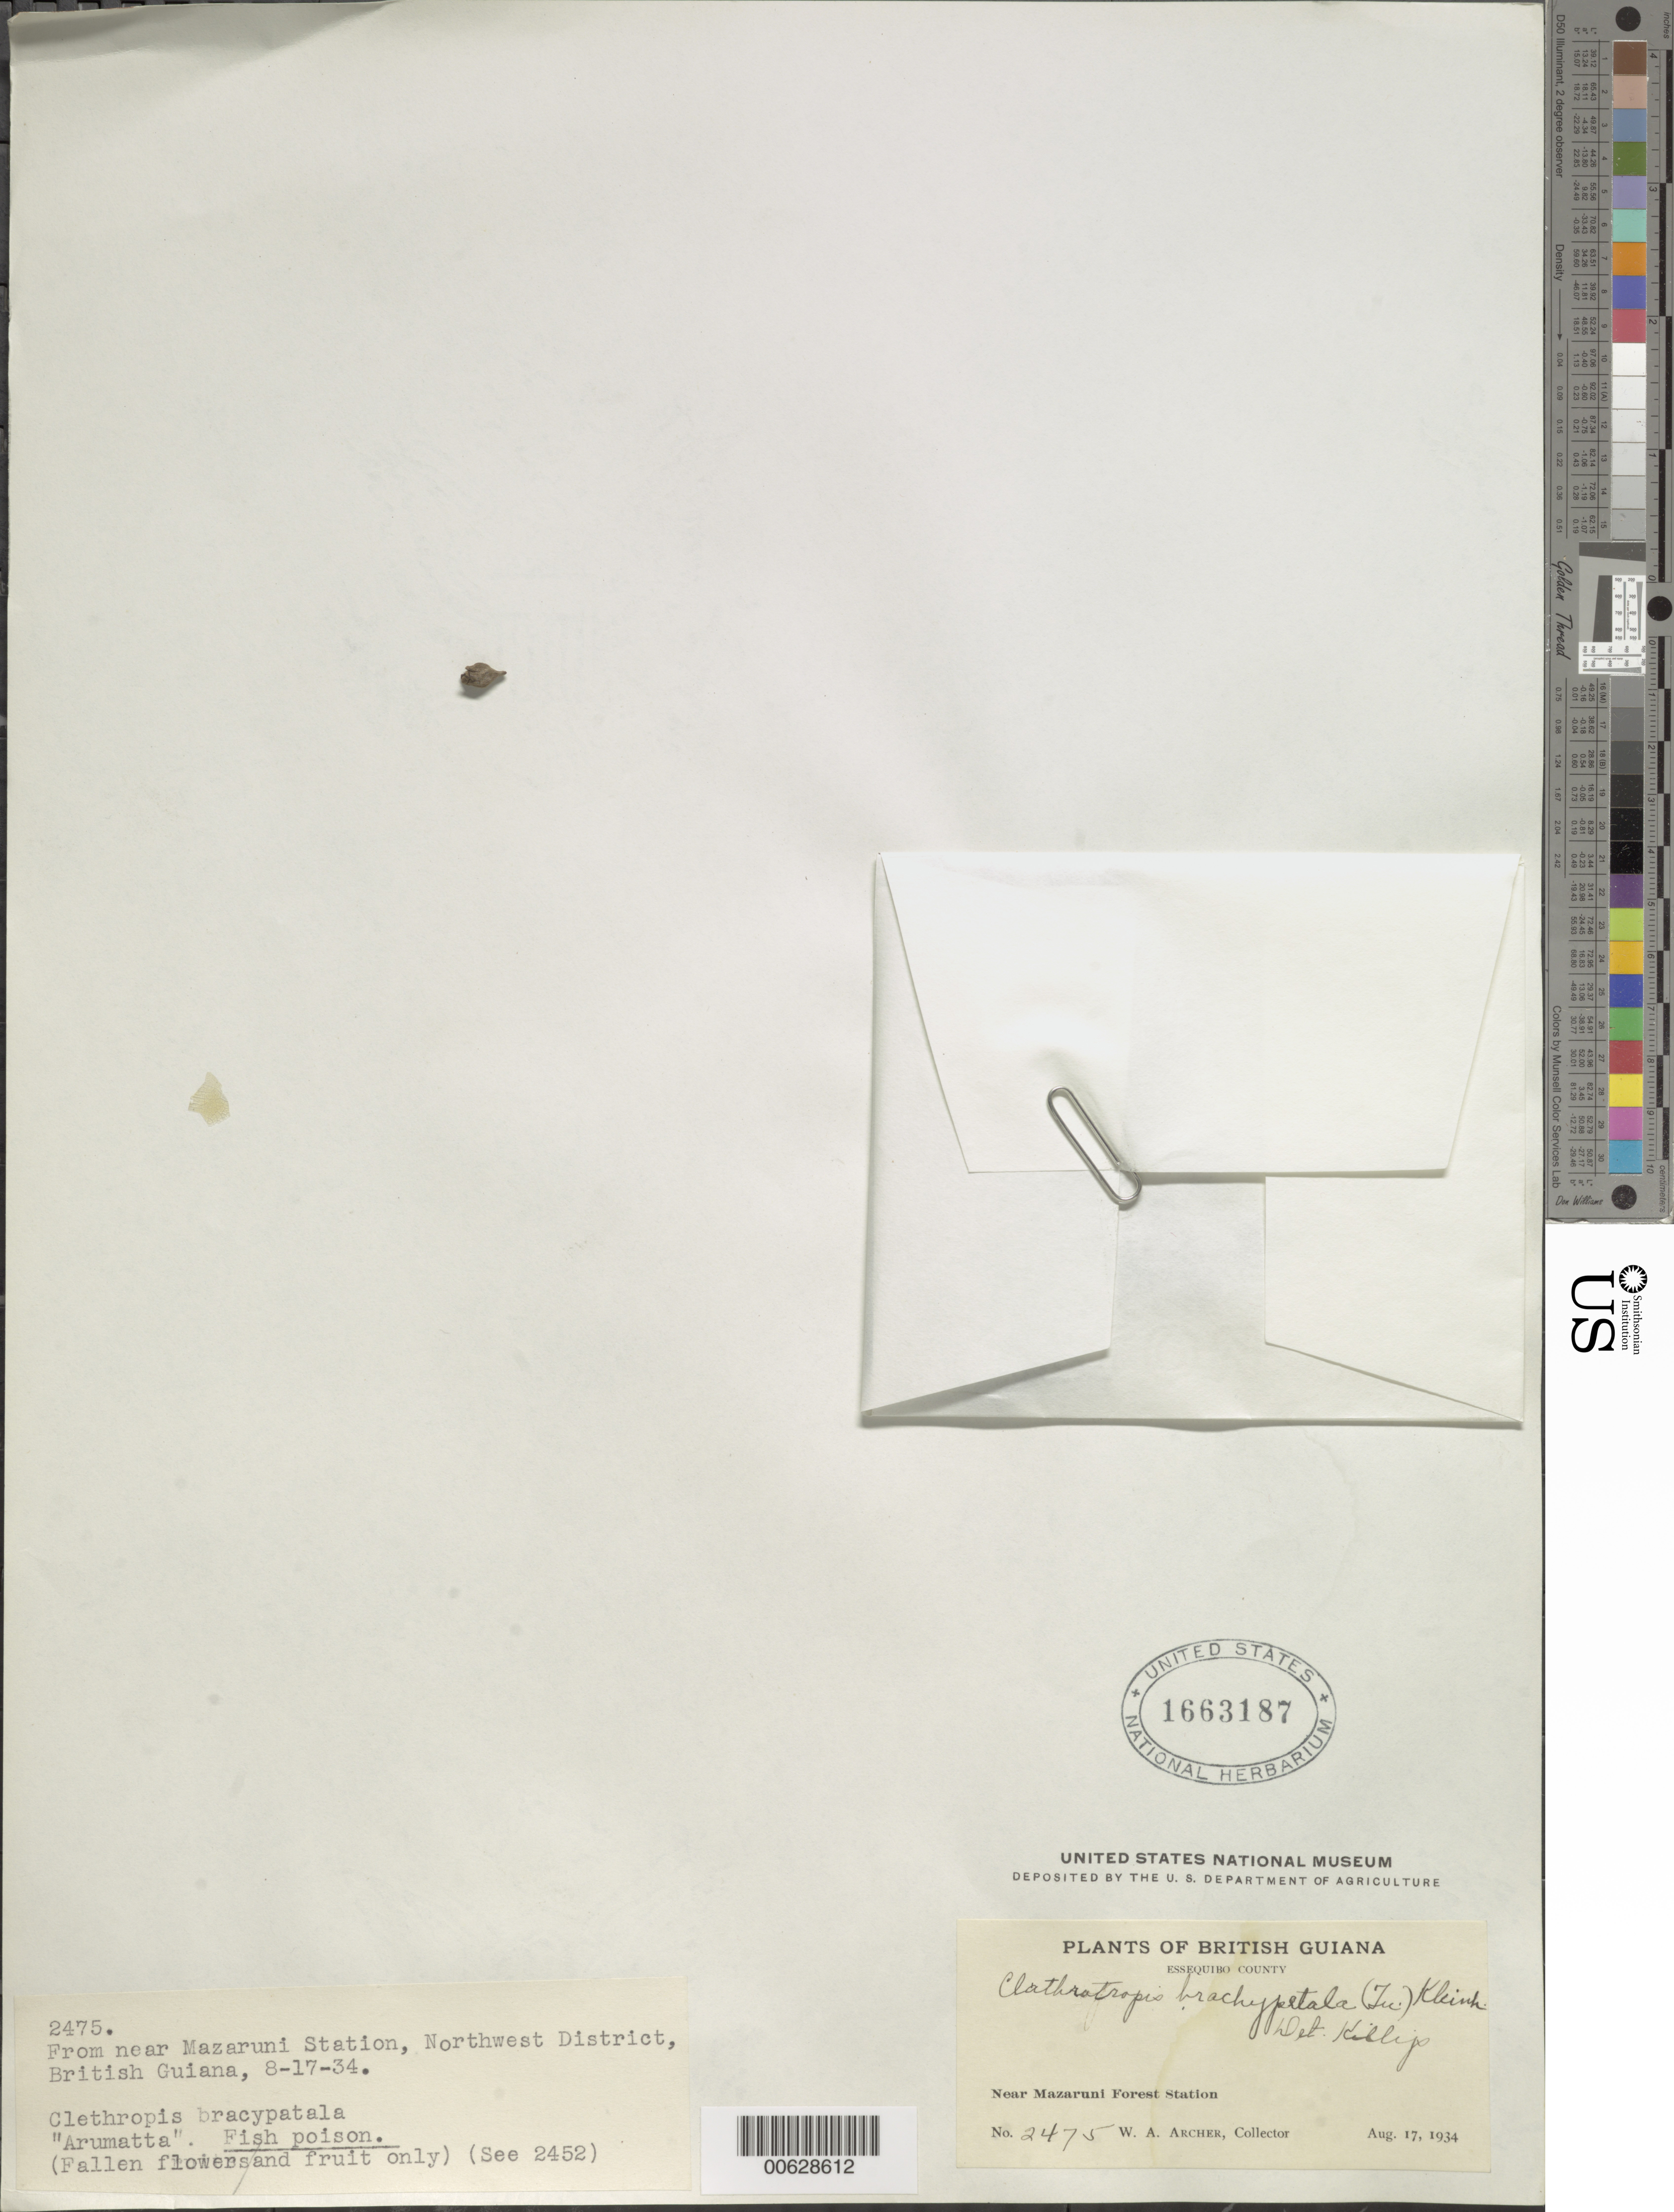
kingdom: Plantae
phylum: Tracheophyta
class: Magnoliopsida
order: Fabales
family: Fabaceae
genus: Clathrotropis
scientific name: Clathrotropis brachypetala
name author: (Tul.) Kleinh.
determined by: Killip, Ellsworth P.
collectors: W. A. Archer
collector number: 2475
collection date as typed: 17-Aug-34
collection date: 1934-08-17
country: Guyana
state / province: Cuyuni-Mazaruni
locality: Mazaruni Forest Station, vic.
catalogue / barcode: US 1663187